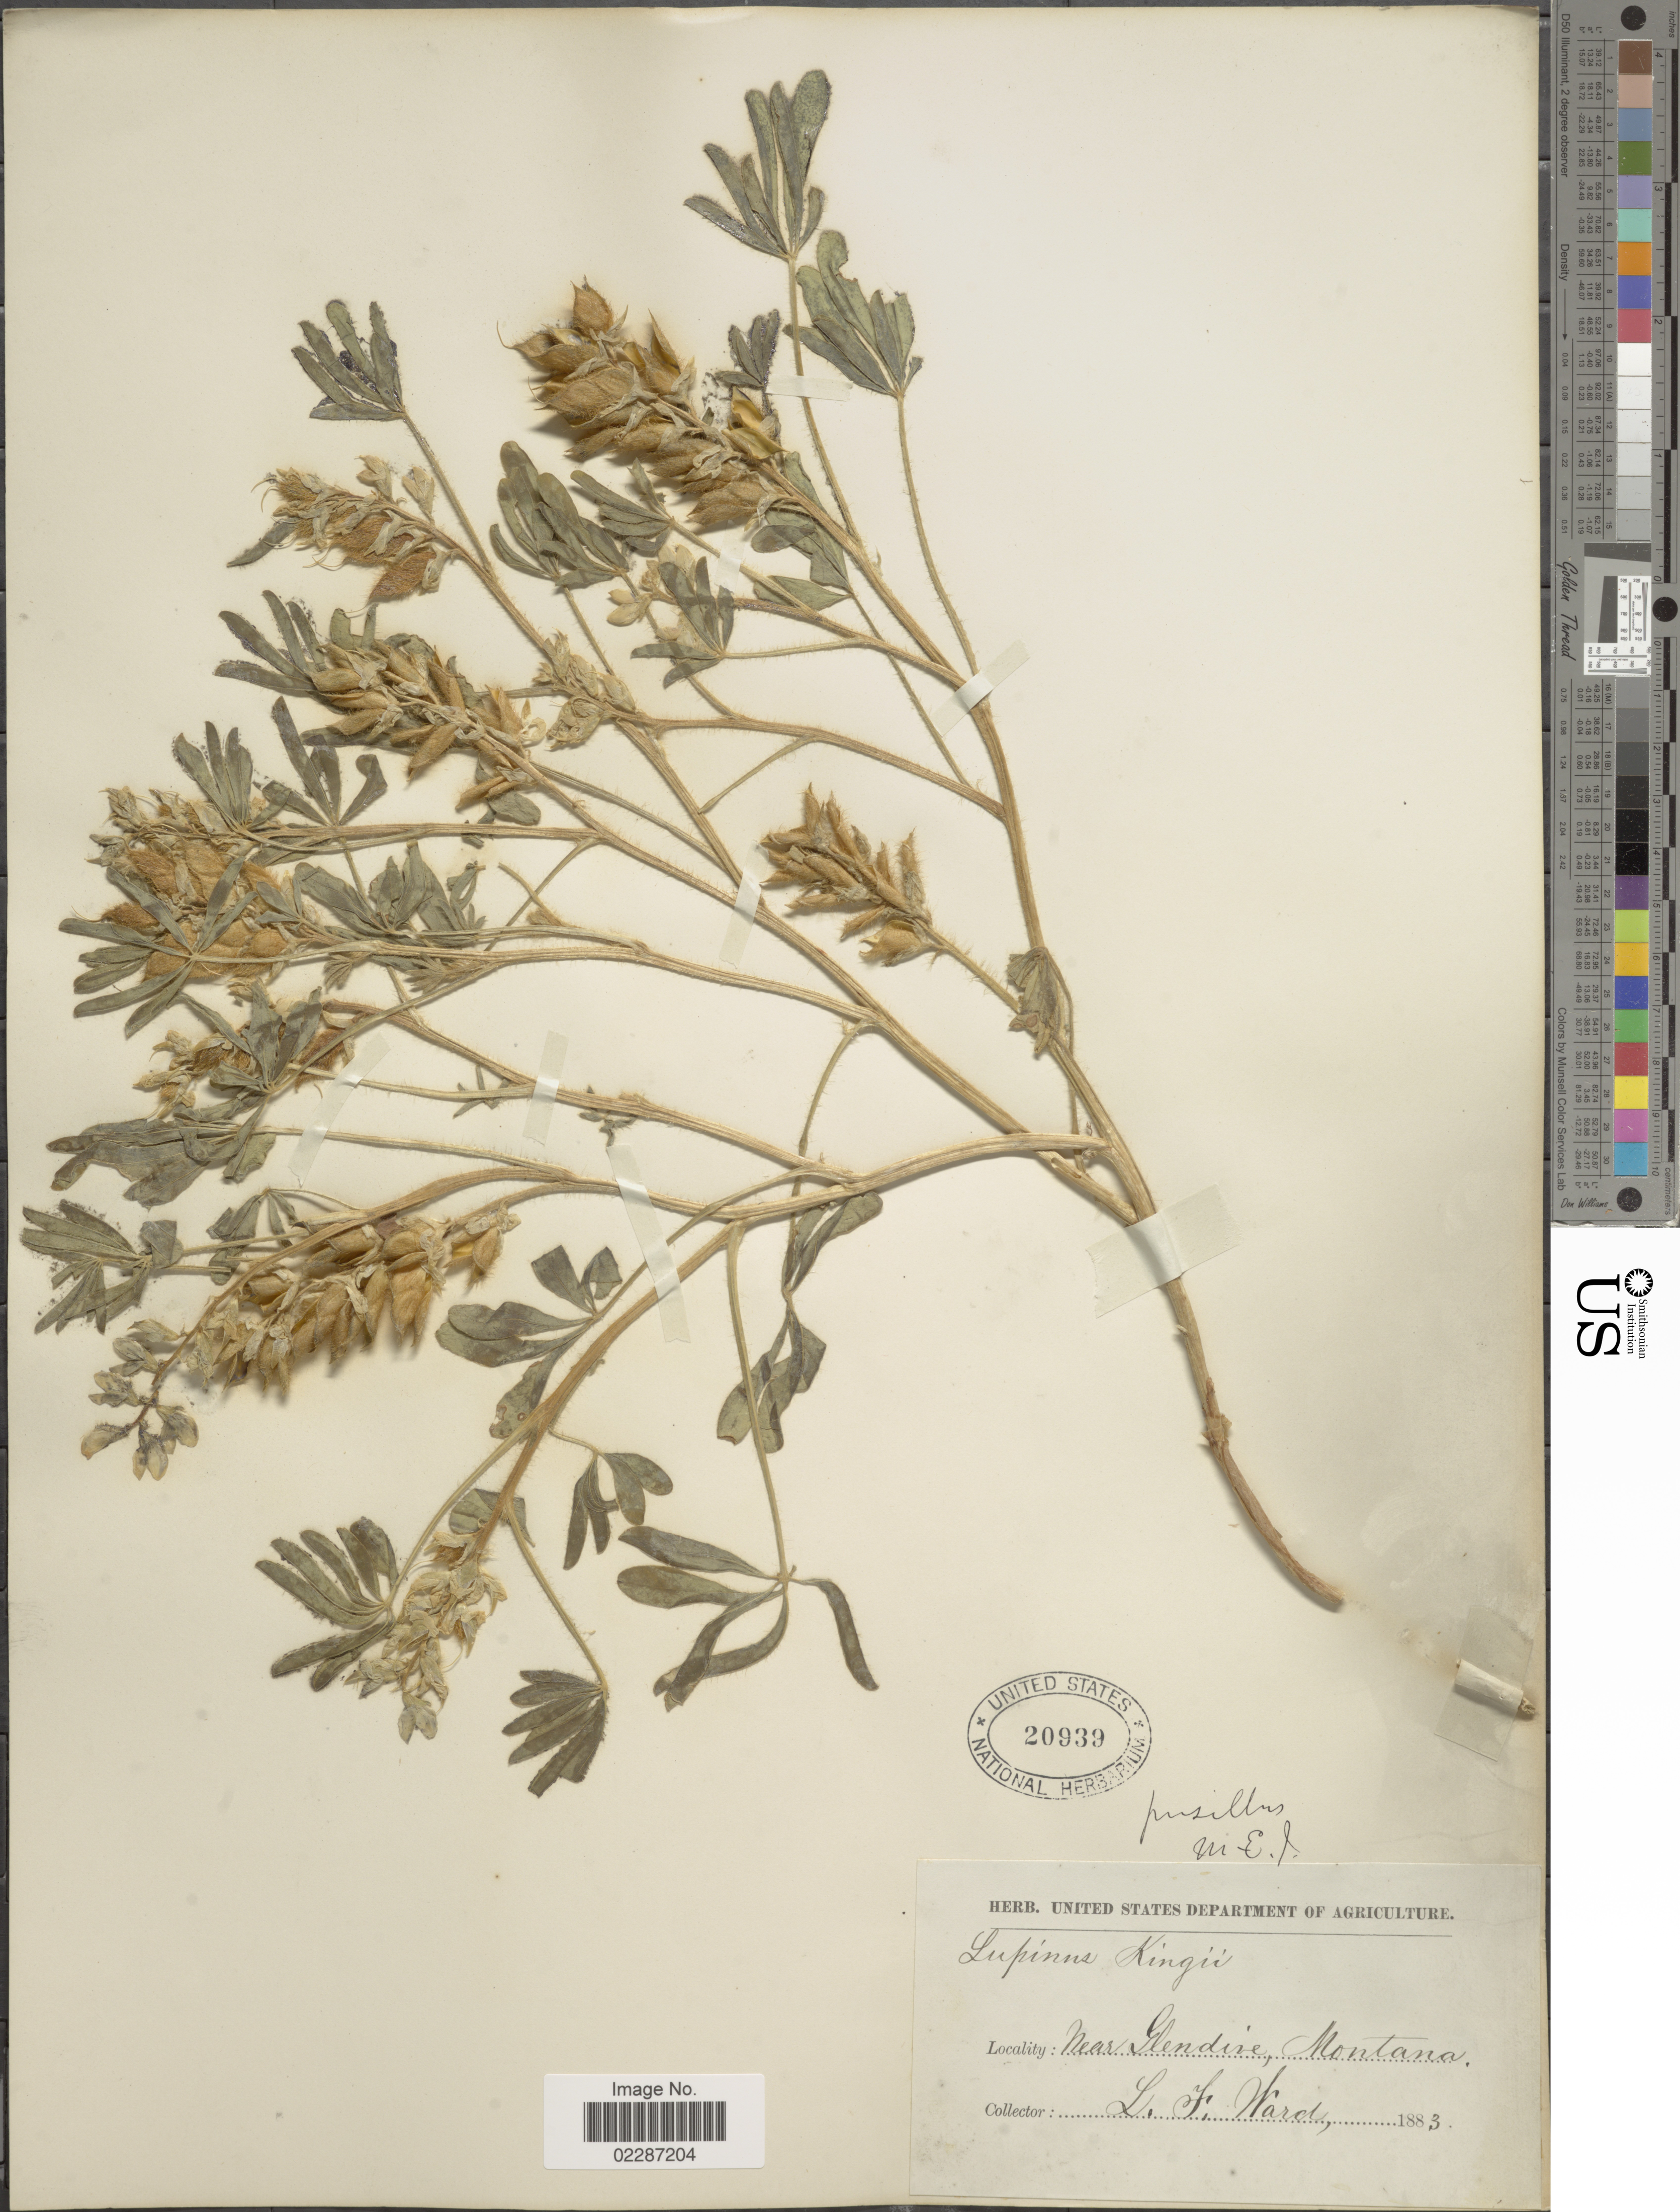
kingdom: Plantae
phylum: Tracheophyta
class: Magnoliopsida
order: Fabales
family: Fabaceae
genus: Lupinus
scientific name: Lupinus pusillus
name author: Pursh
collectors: L. Ward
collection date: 1883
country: United States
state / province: Montana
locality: Near Glendine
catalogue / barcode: US 20939